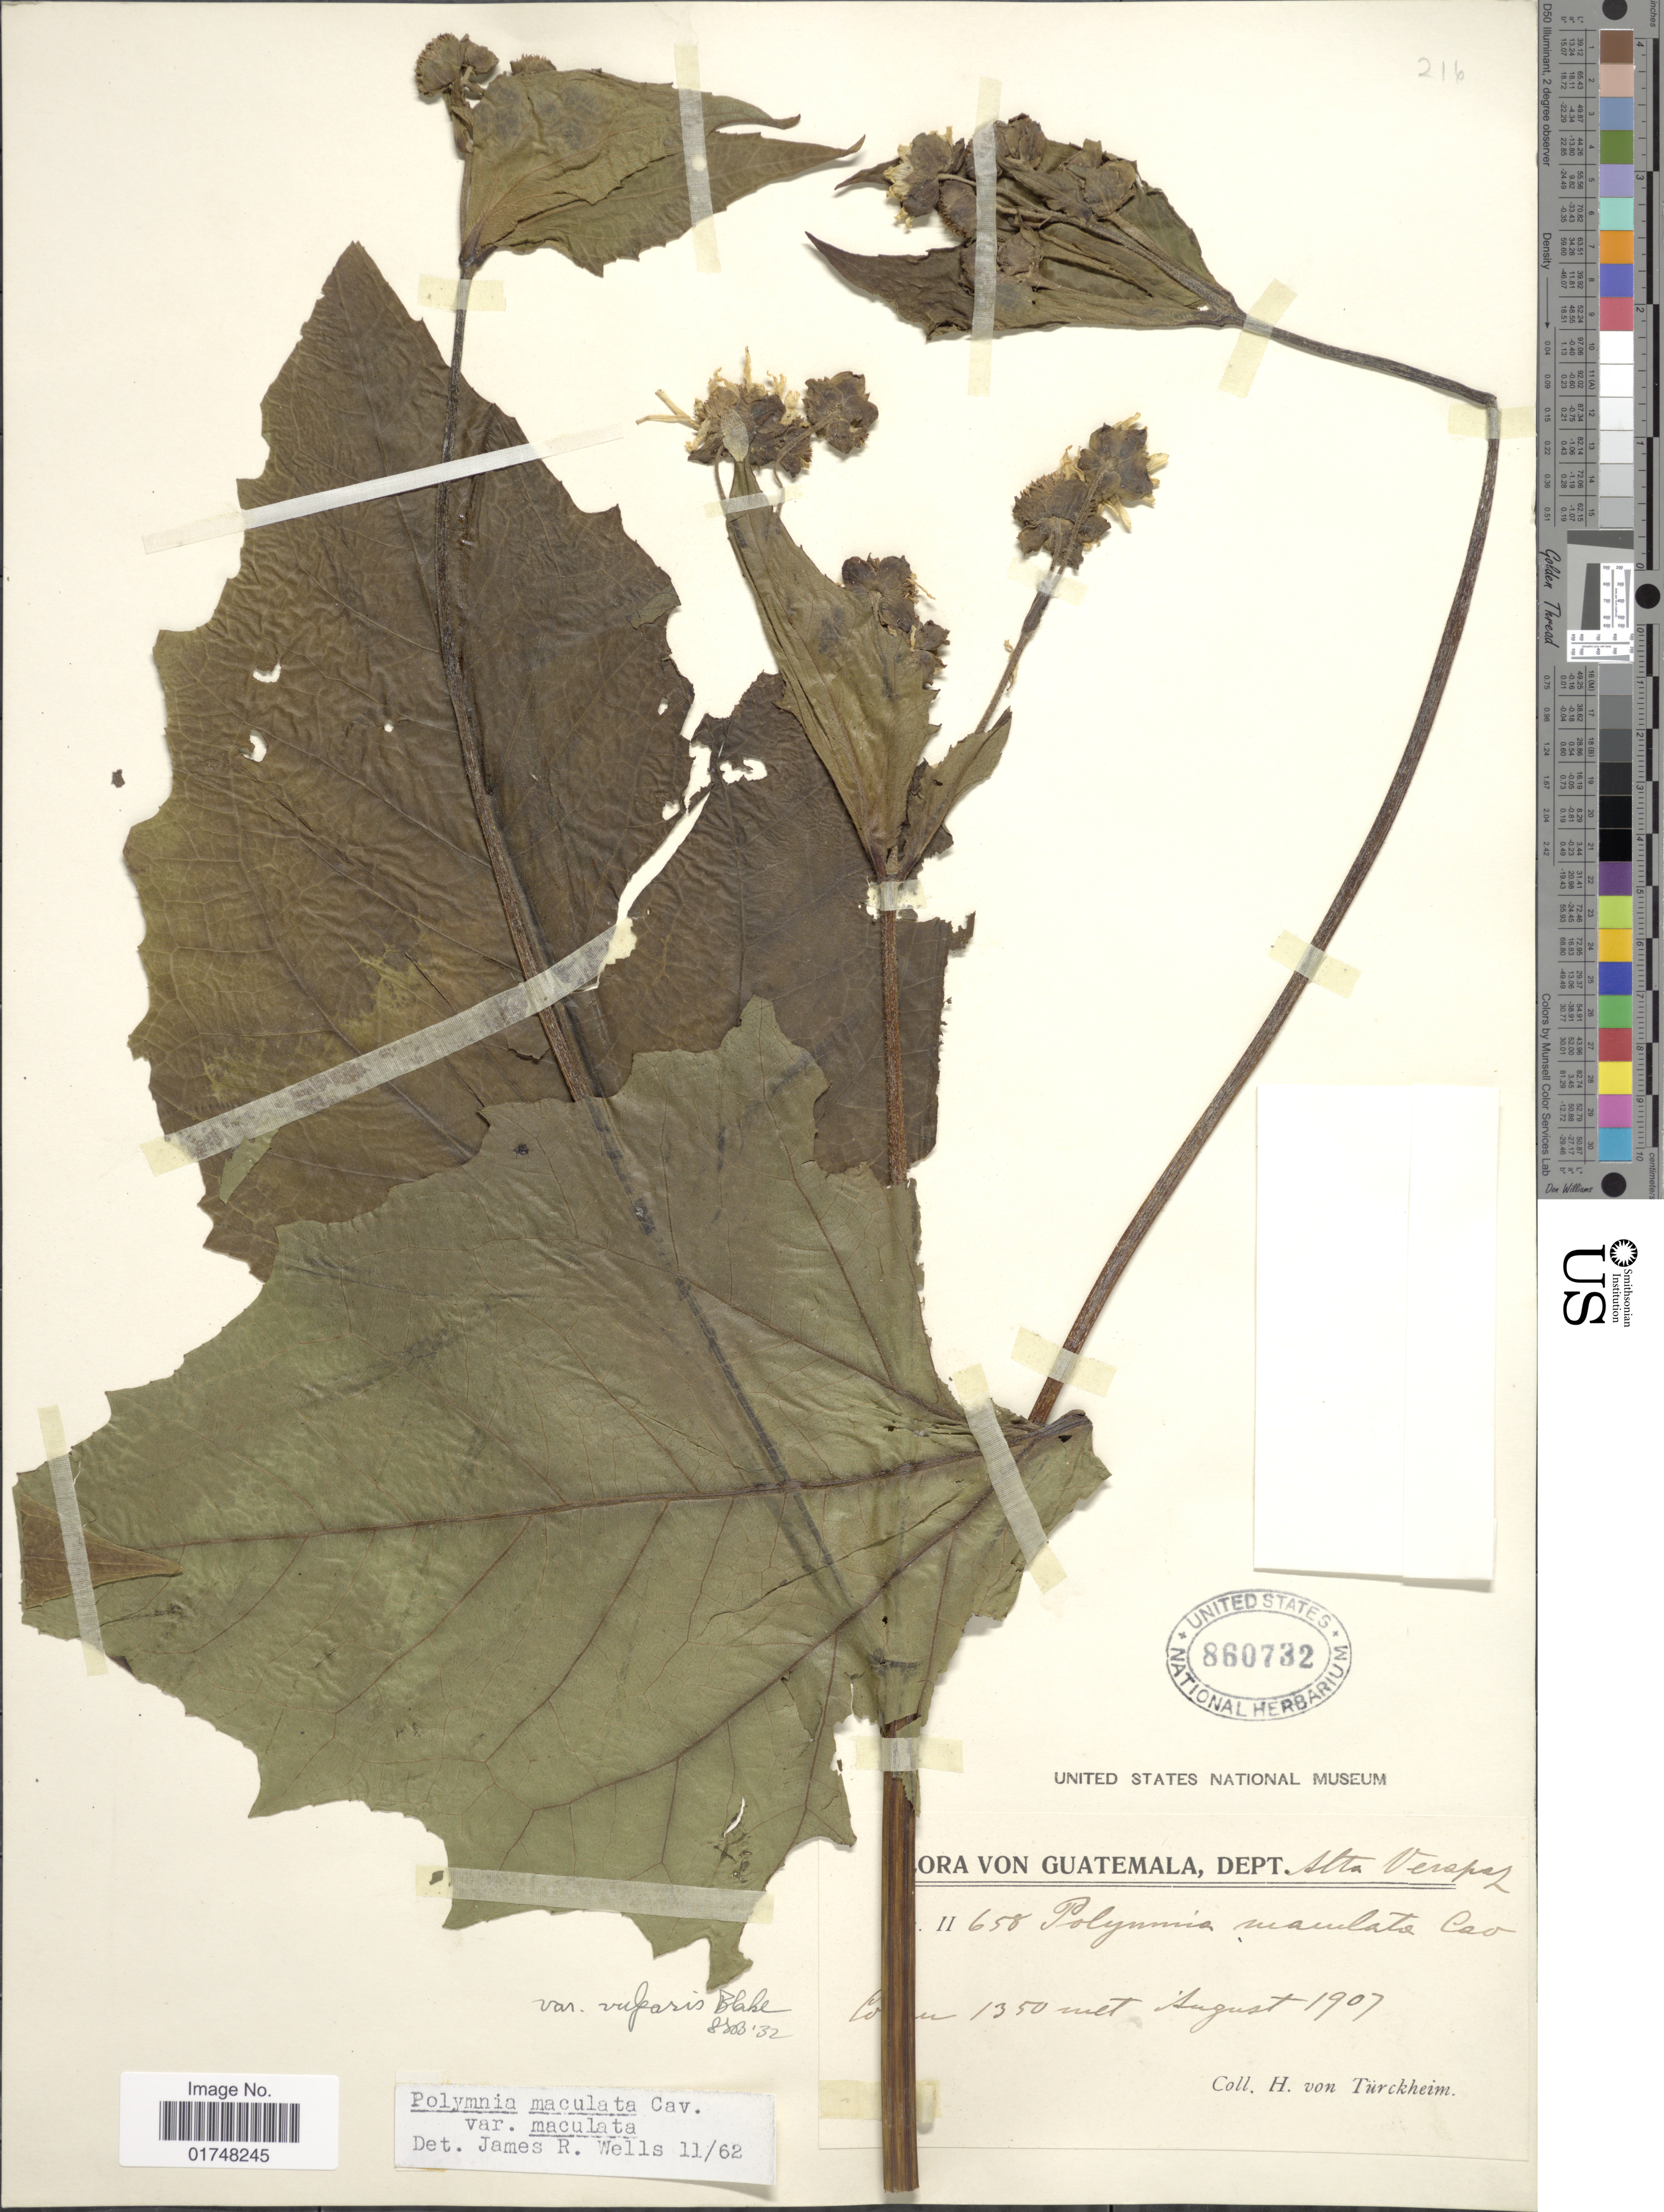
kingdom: Plantae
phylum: Tracheophyta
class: Magnoliopsida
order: Asterales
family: Asteraceae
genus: Smallanthus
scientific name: Smallanthus maculatus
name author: (Cav.) H. Rob.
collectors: H. von Türckheim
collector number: II 658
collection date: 1907-08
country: Guatemala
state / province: Alta Verapaz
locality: Coban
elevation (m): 1350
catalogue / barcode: US 860732